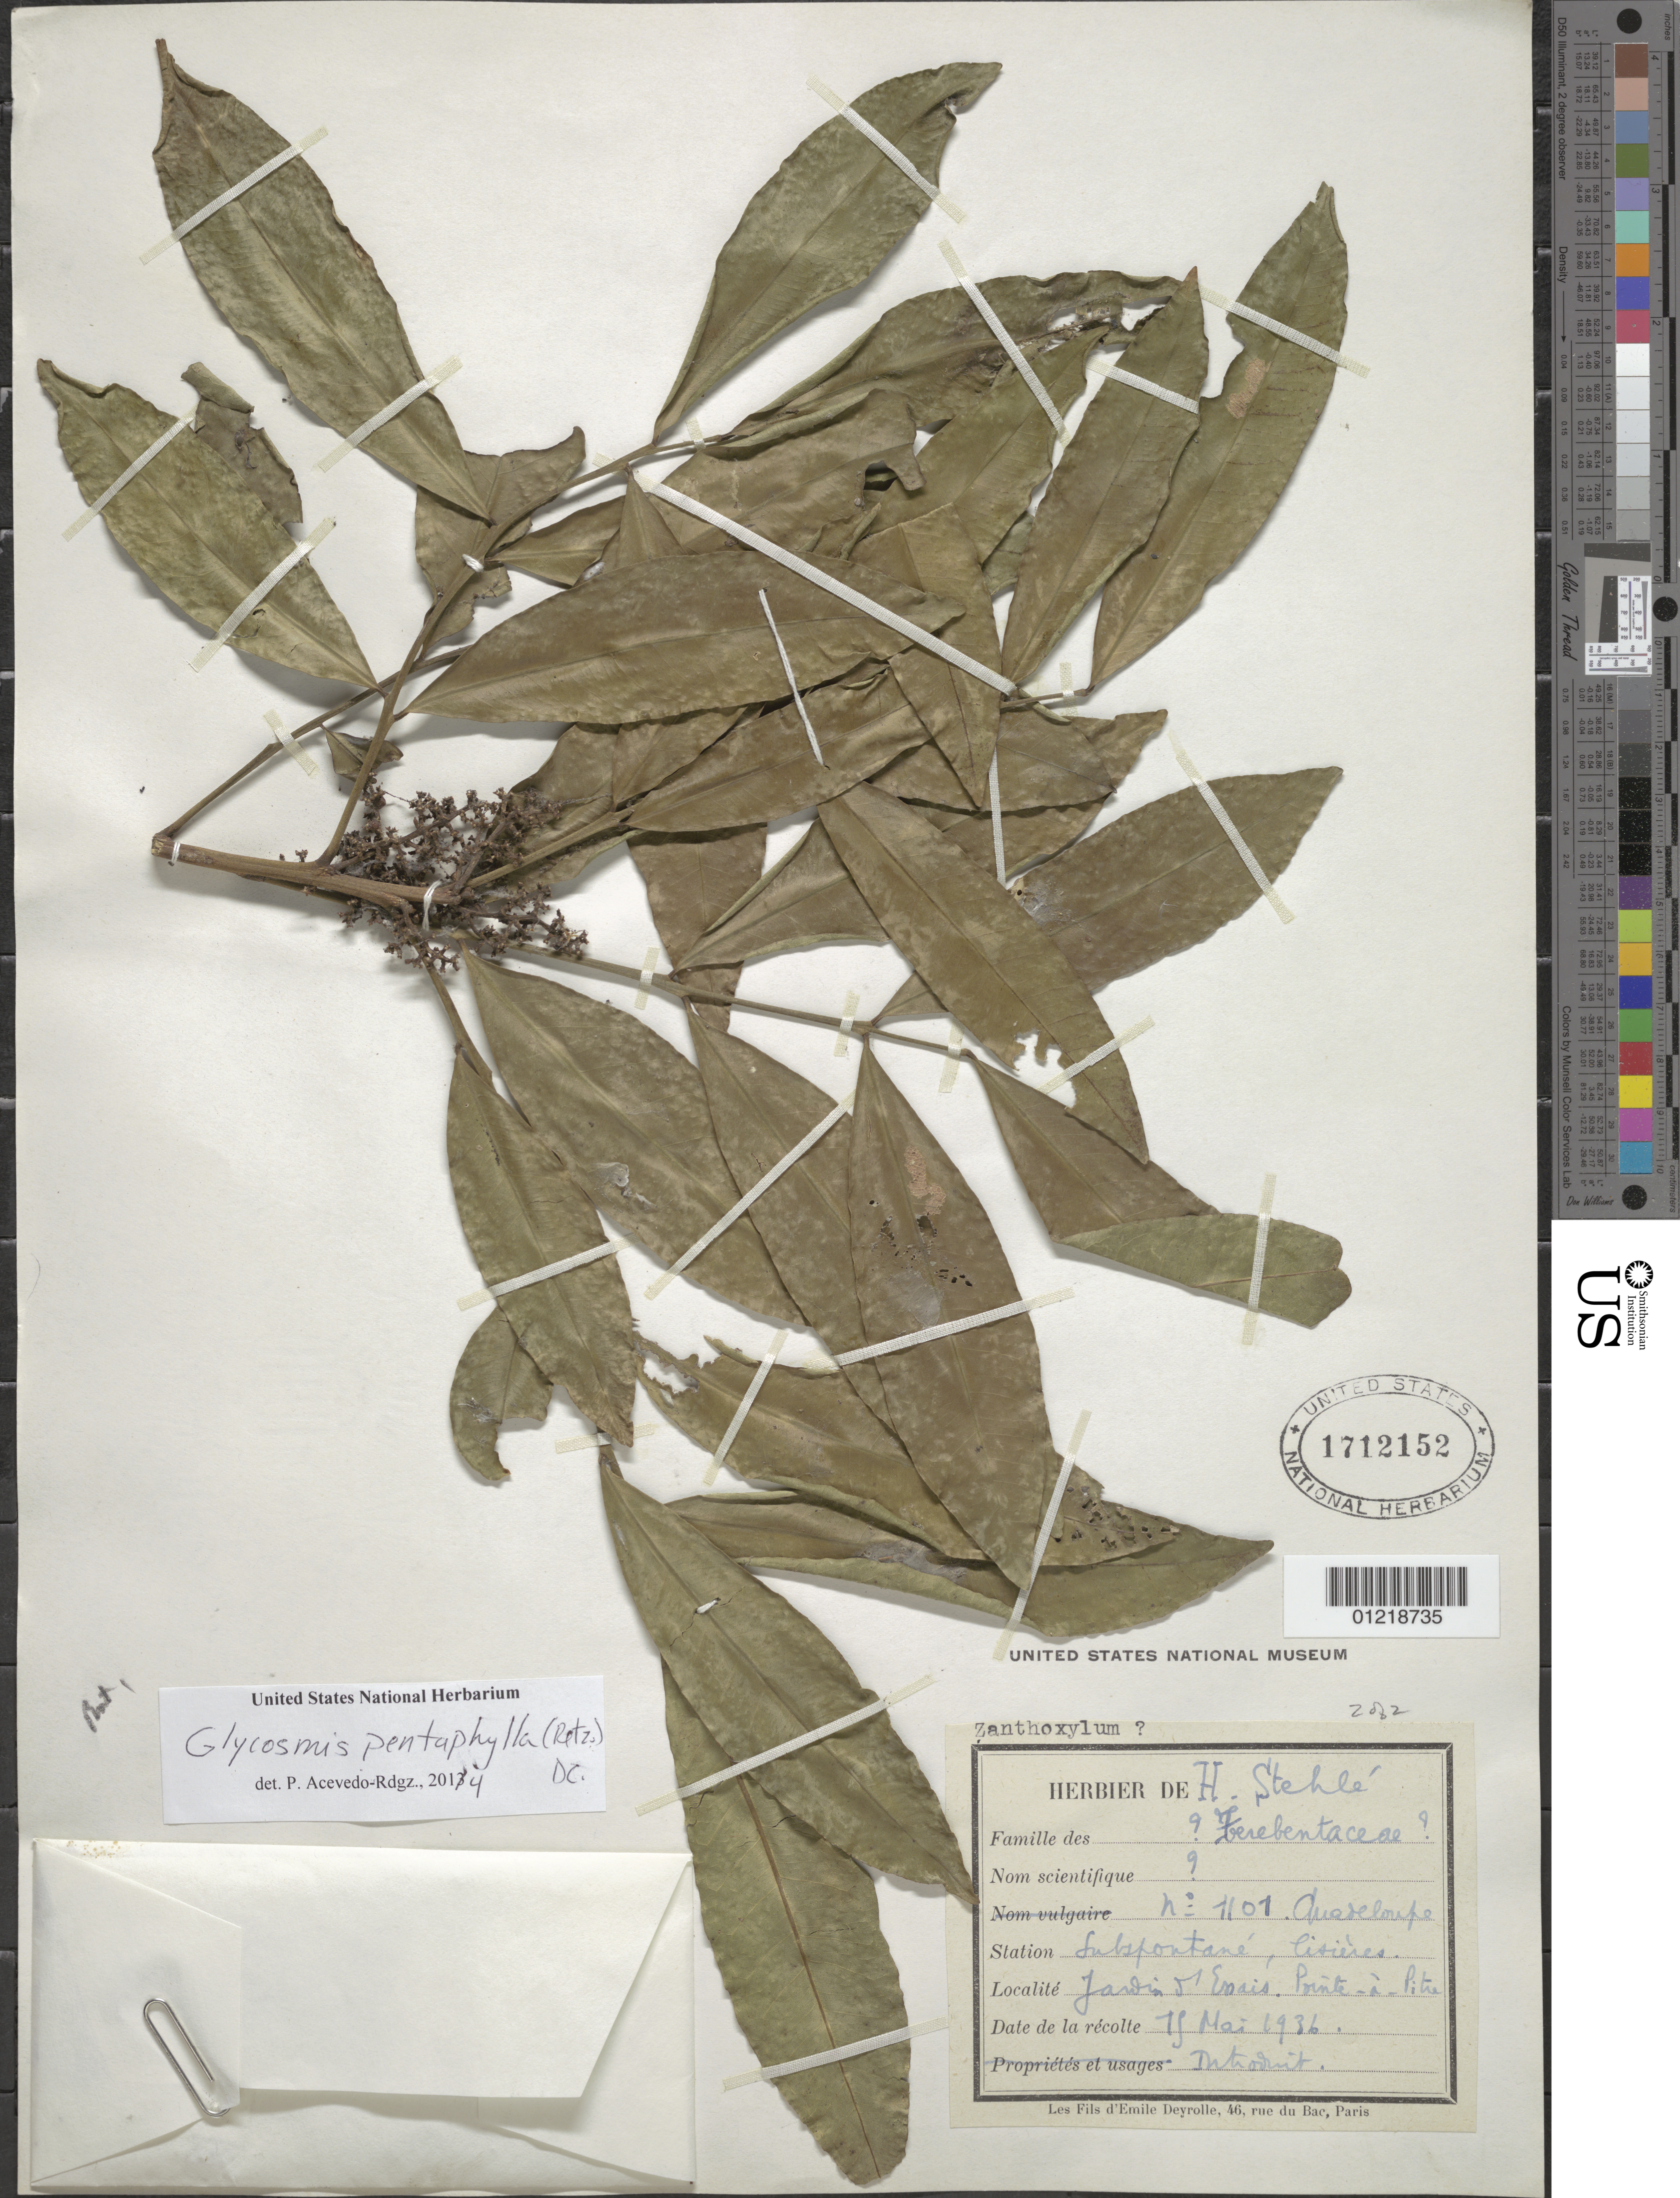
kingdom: Plantae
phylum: Tracheophyta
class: Magnoliopsida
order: Sapindales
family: Rutaceae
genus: Glycosmis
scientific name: Glycosmis pentaphylla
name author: (Retz.) DC.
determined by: Acevedo-Rodríguez, P., (BOT), Smithsonian Institution - National Museum of Natural History (UNITED STATES)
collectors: H. Stehlé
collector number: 1101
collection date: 1936-05-15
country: Guadeloupe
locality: Pointe-àPitre, Jardin d'Enais.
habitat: Introduced. Subspontané, lisières.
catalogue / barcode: US 1712152